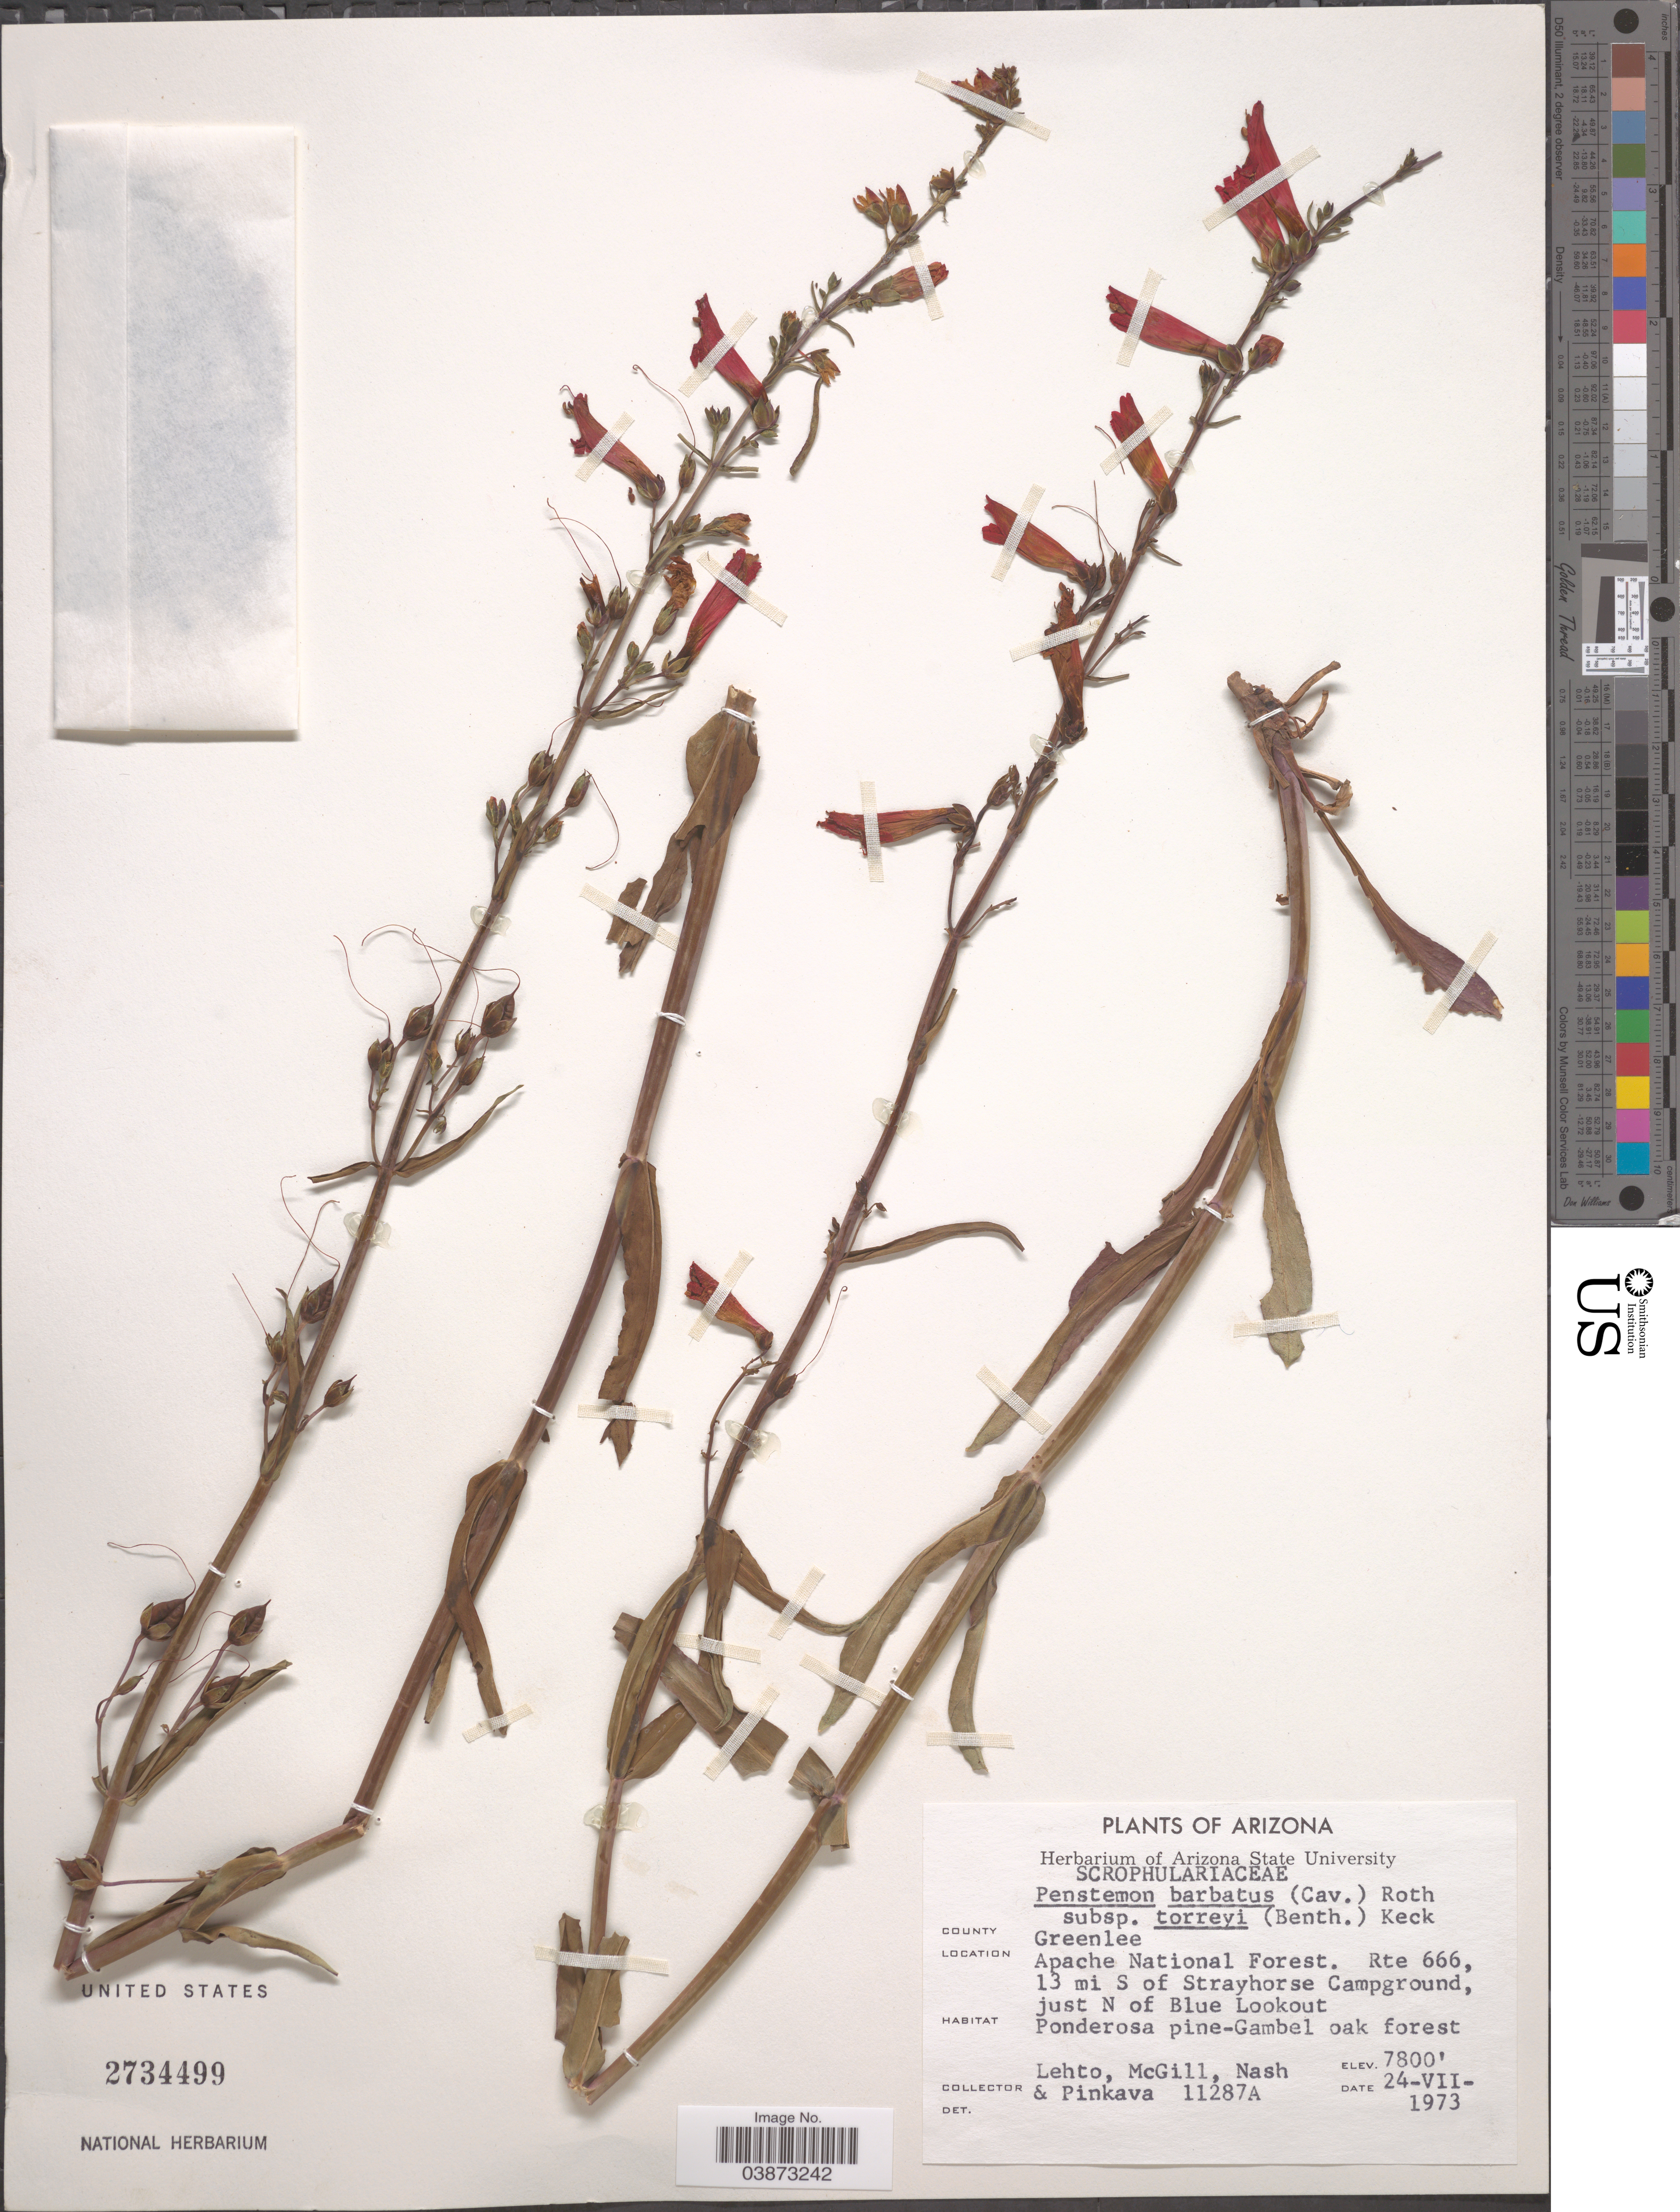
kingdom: Plantae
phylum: Tracheophyta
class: Magnoliopsida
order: Lamiales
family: Plantaginaceae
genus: Penstemon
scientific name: Penstemon barbatus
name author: (Cav.) Roth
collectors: -. Lehto, -. McGill, -- Nash & -. Pinkava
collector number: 11287A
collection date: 1973-07-24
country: United States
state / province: Arizona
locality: County Greenlee. Apache National Forest. Rte 666, 13 mi S of Strayhorse Campground, just N of Blue Lookout.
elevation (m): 2377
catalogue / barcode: US 2734499